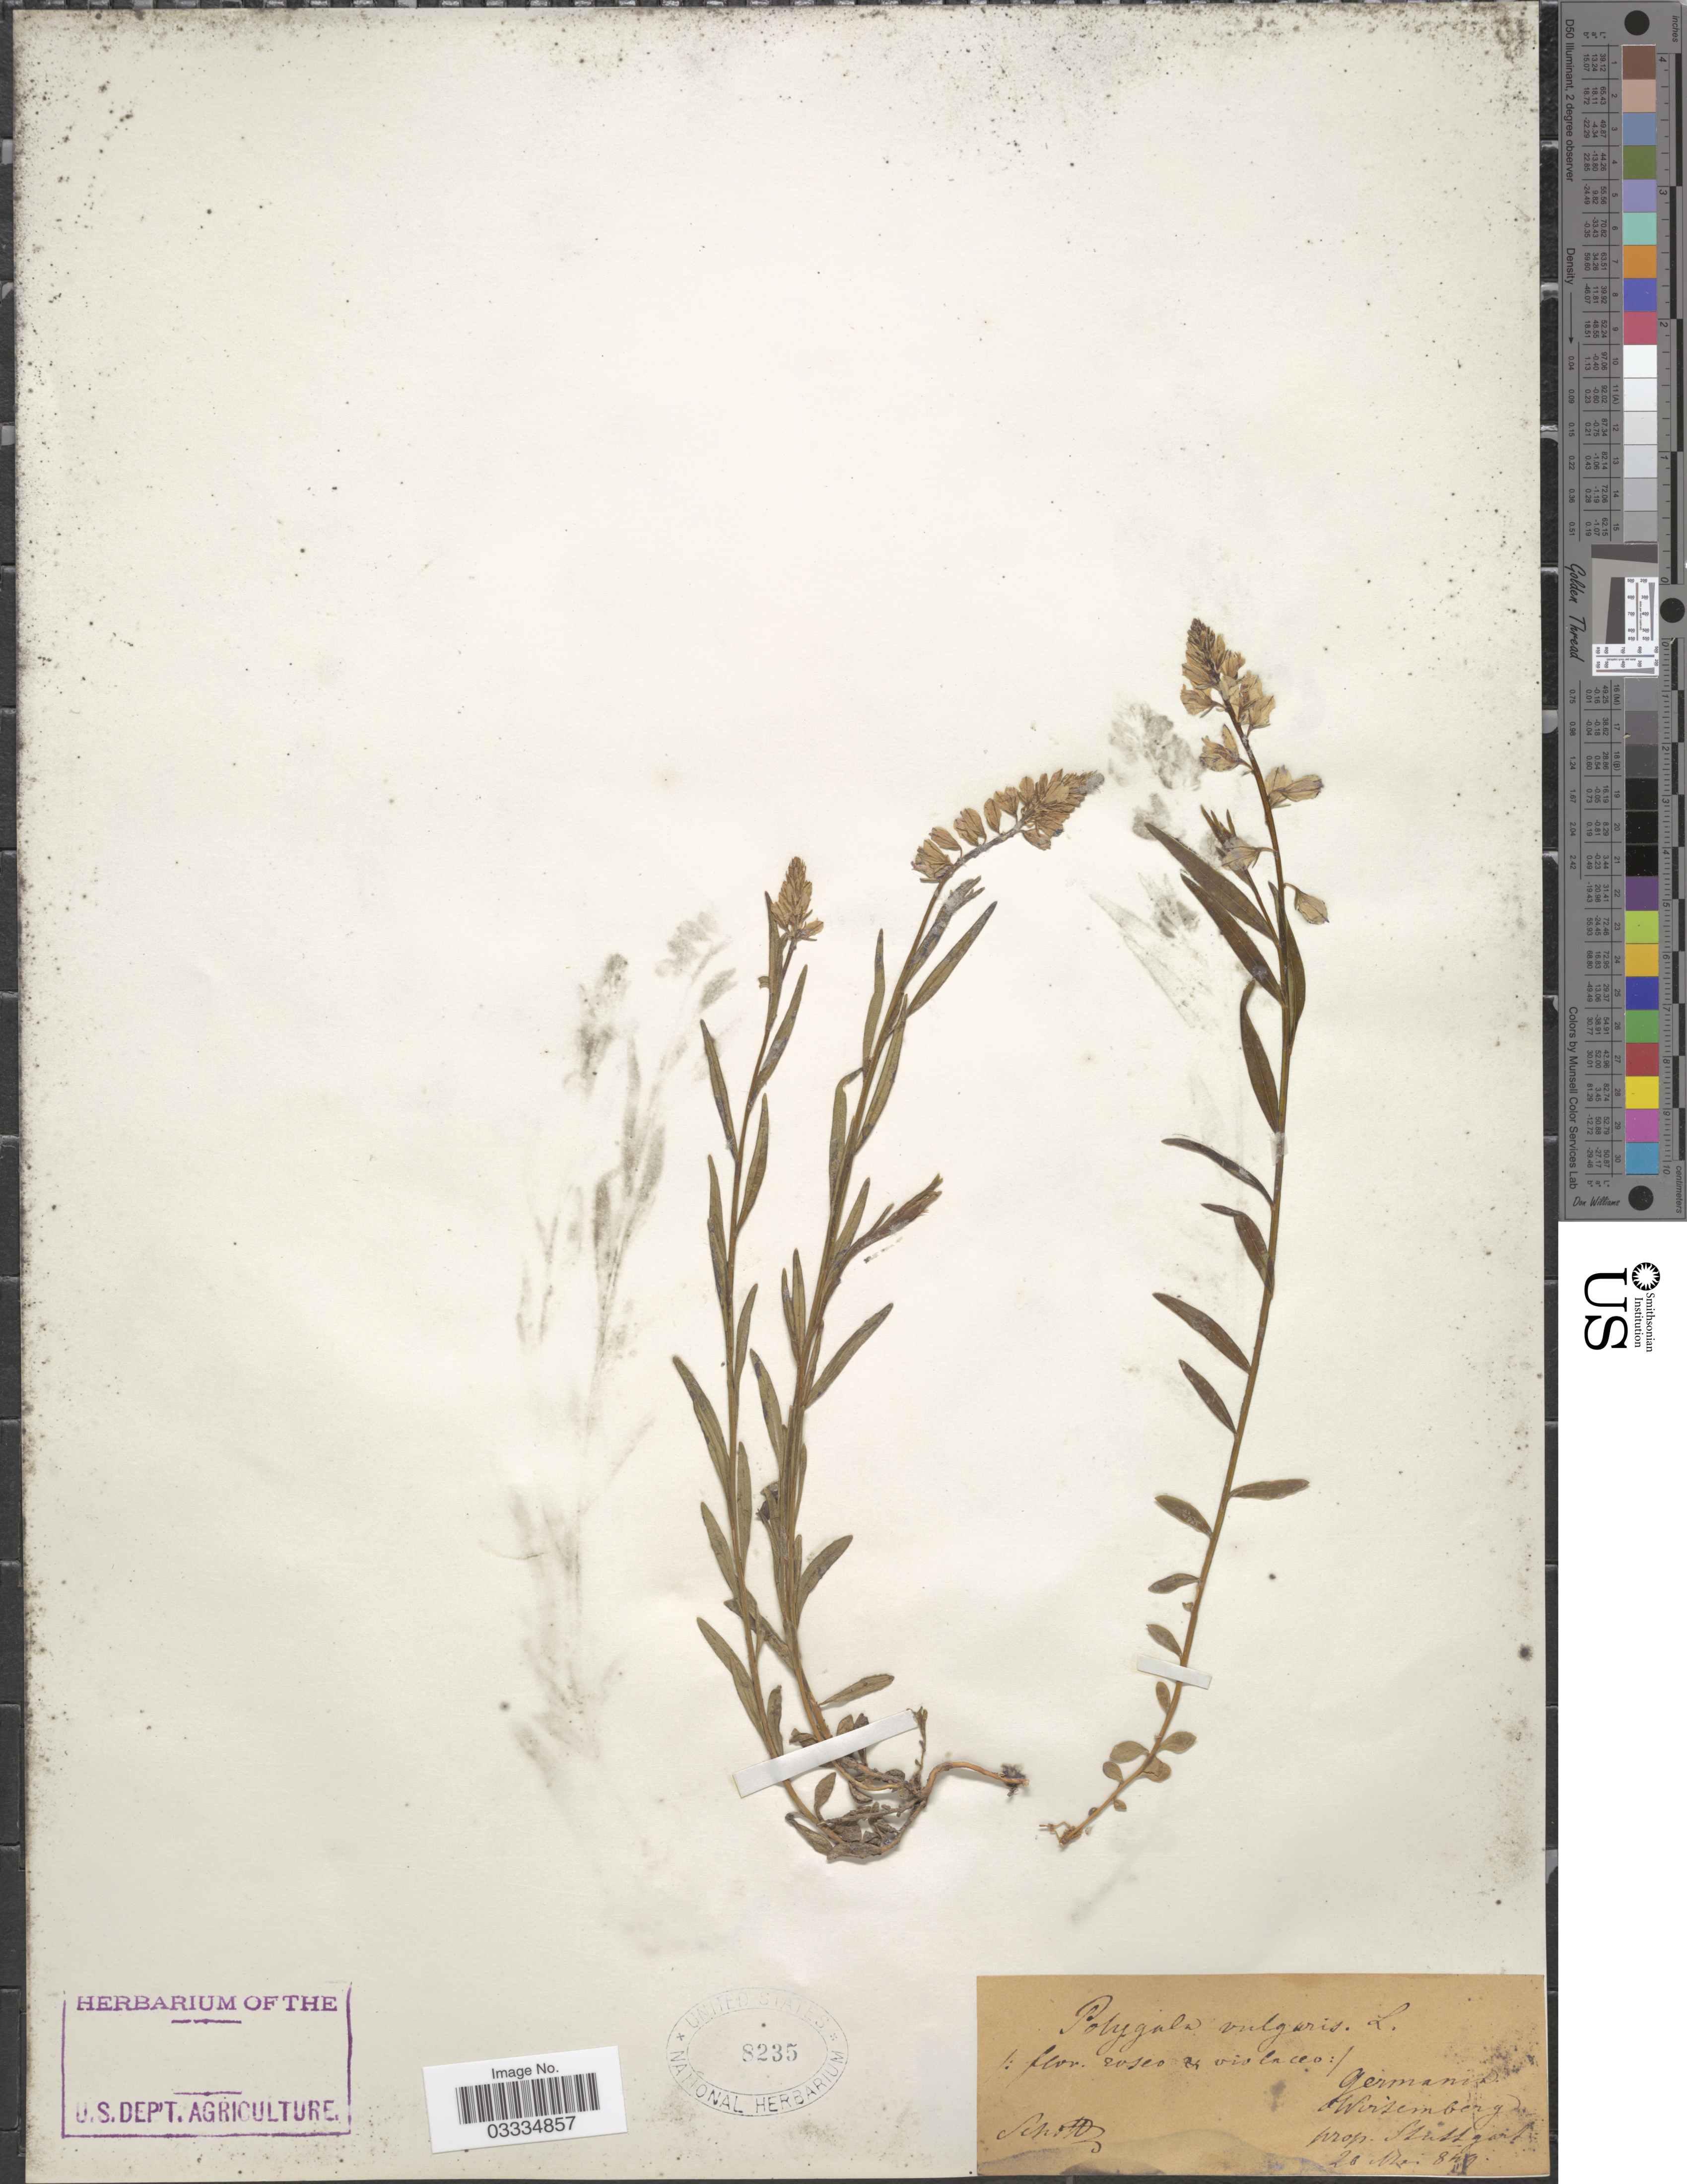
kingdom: Plantae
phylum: Tracheophyta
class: Magnoliopsida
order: Fabales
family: Polygalaceae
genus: Polygala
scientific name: Polygala vulgaris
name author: L.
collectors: -. Schottz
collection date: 1849-05-20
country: Germany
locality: Germania. Wirtemberg prop. Stuttgart.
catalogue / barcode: US 8235